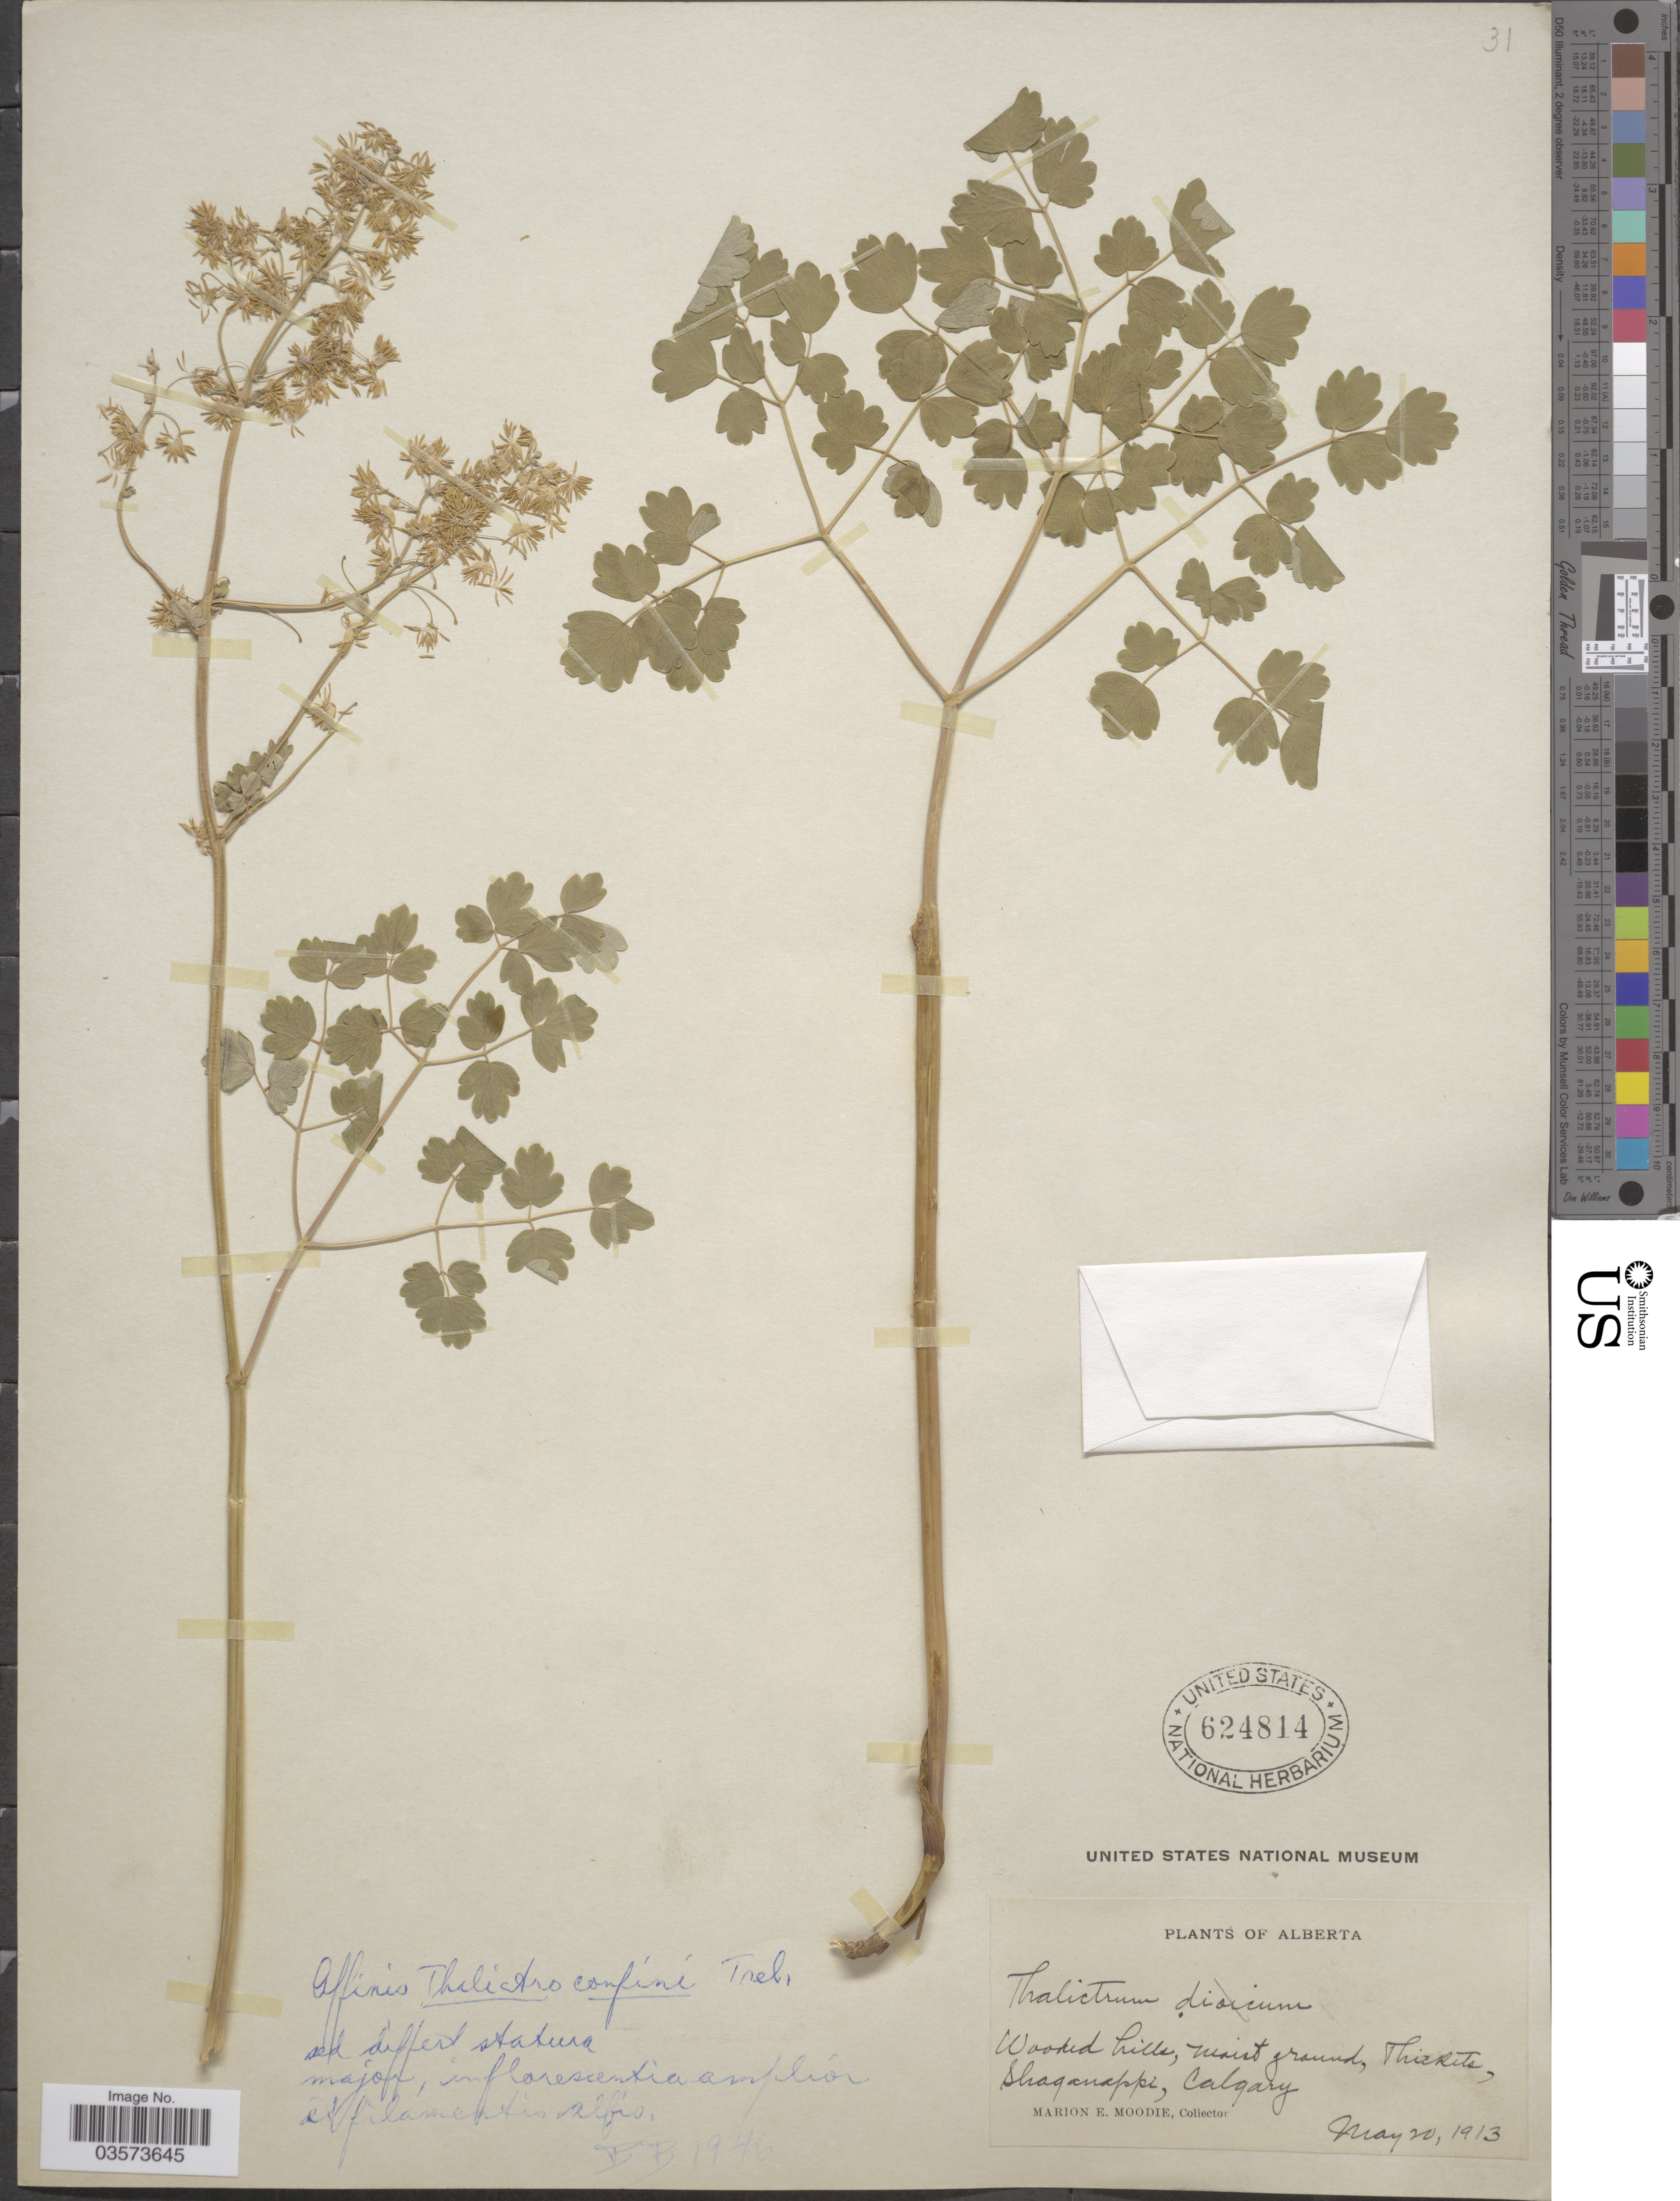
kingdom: Plantae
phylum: Tracheophyta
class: Magnoliopsida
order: Ranunculales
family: Ranunculaceae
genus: Thalictrum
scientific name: Thalictrum confine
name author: Fernald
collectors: M. E. Moodie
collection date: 1913-05-20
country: Canada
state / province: Alberta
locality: Thickets, Shaqanappi, Calgary.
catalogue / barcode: US 624814